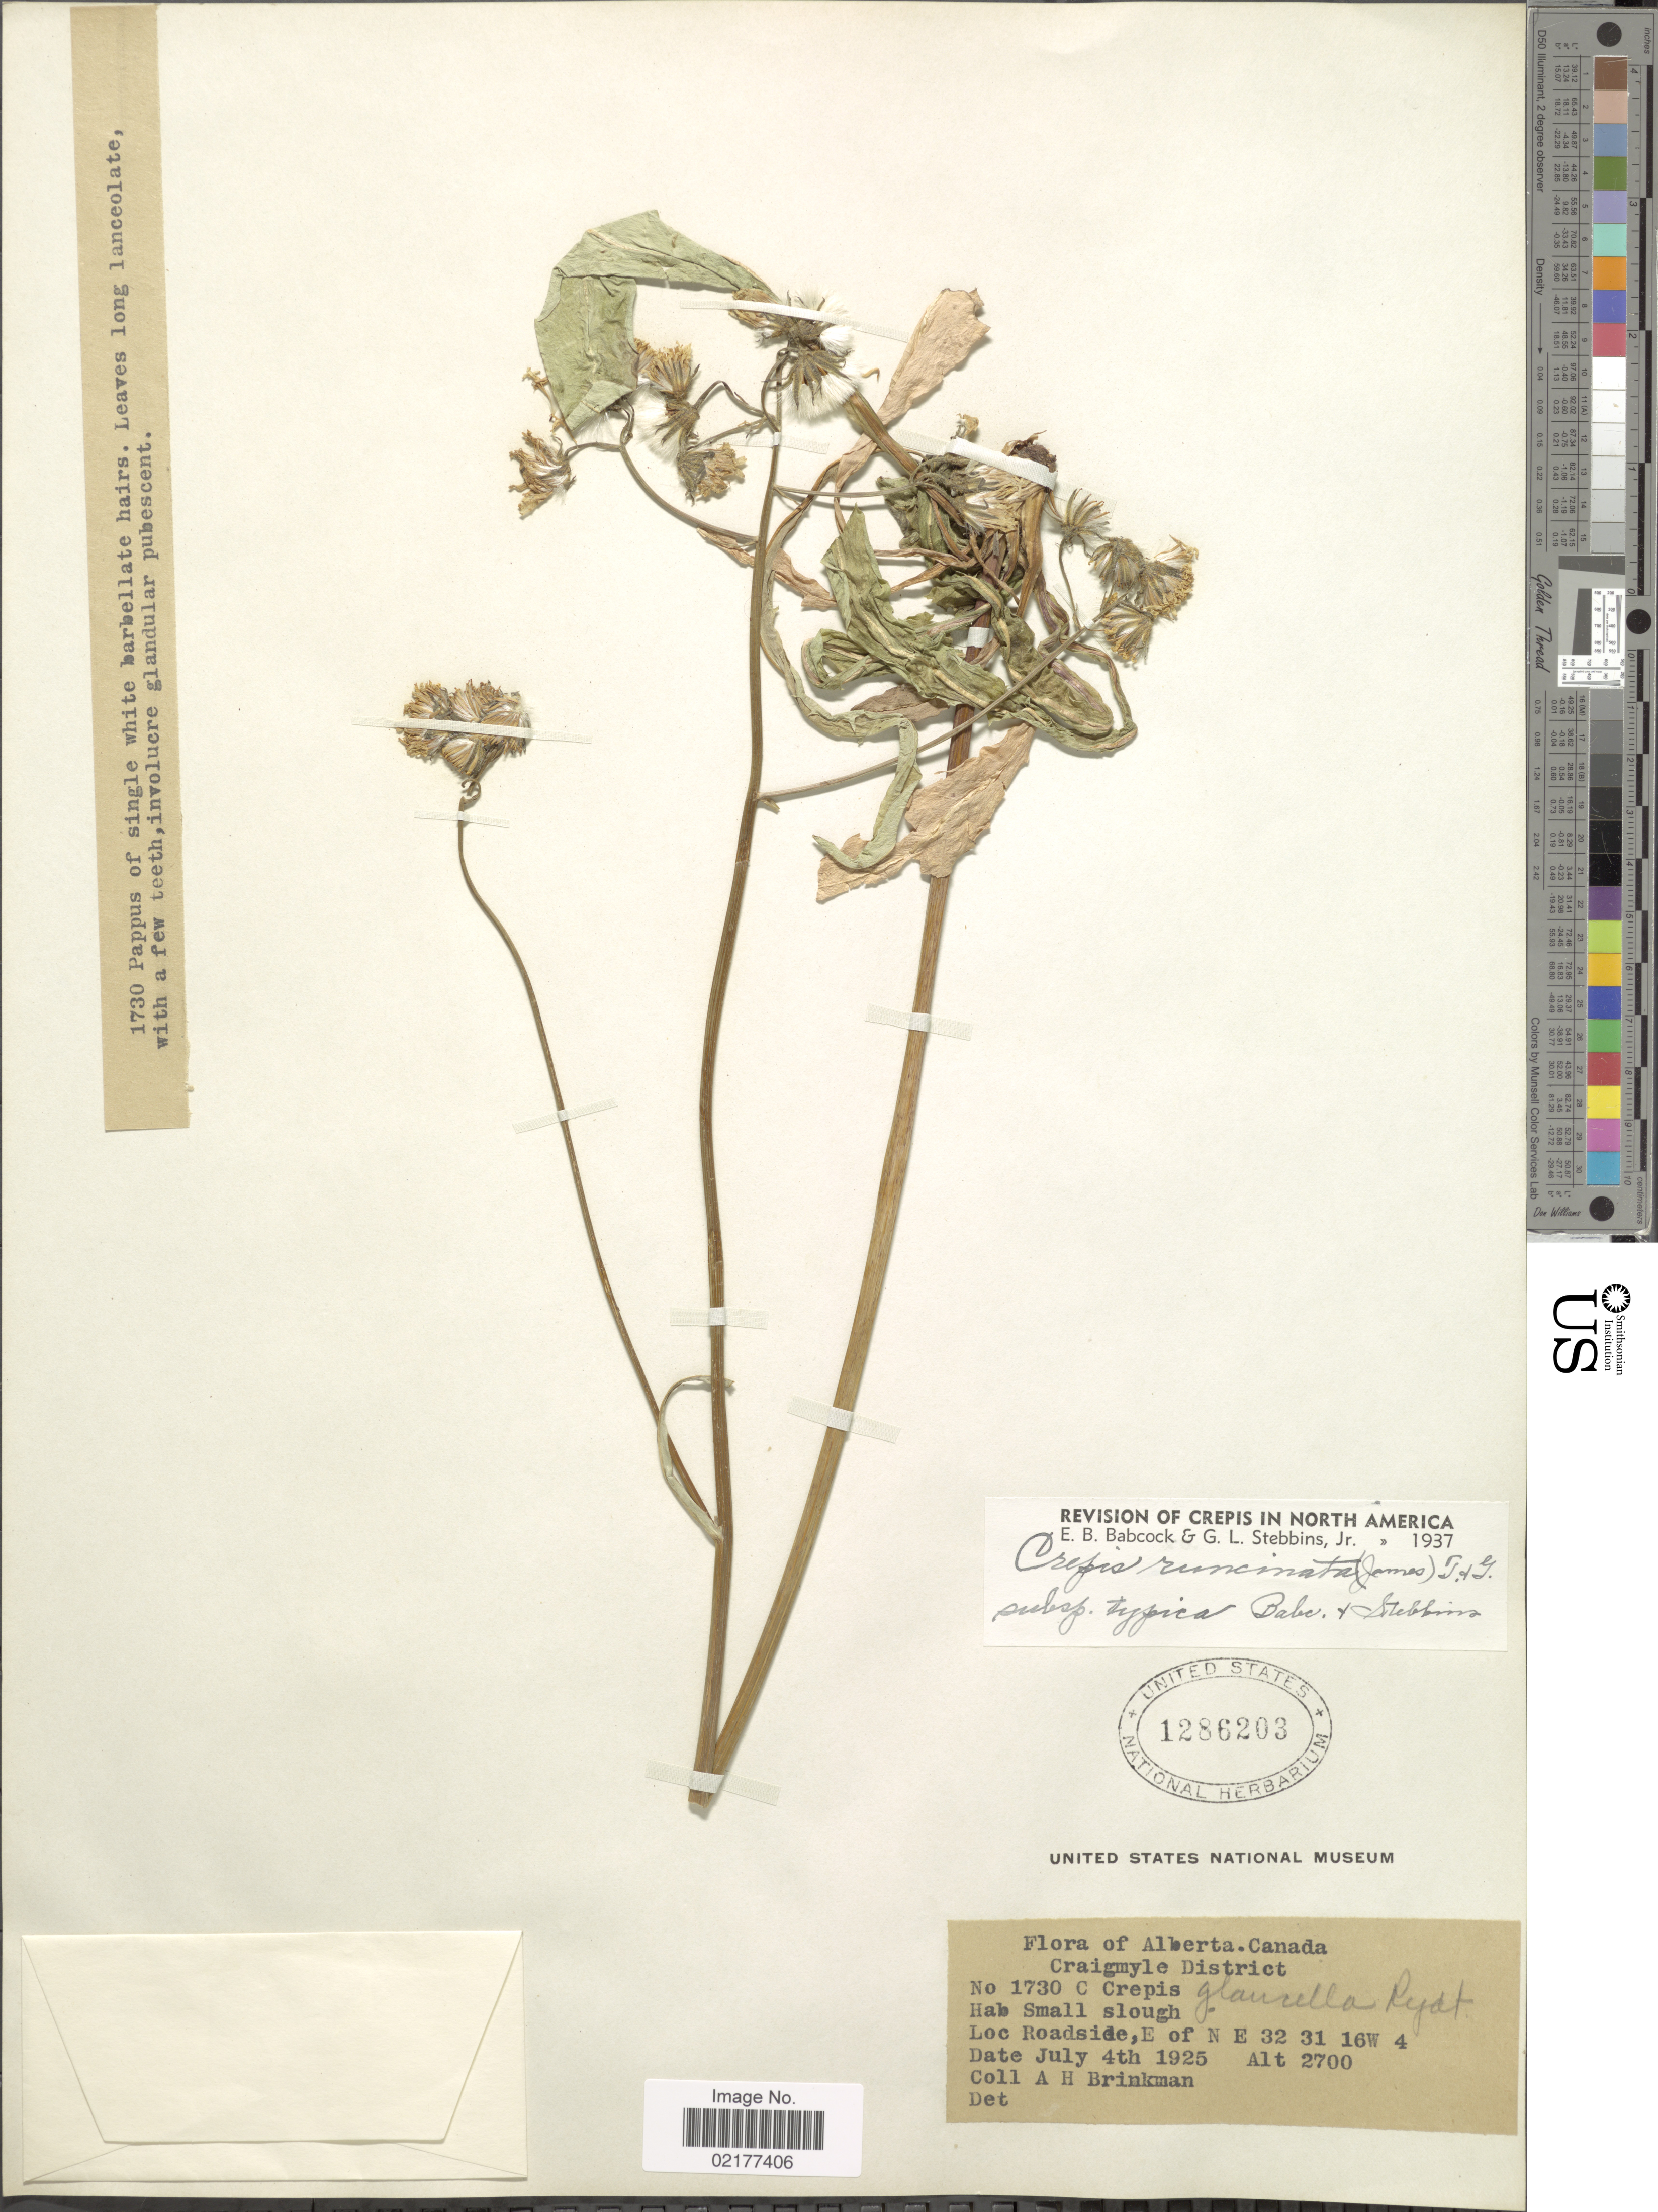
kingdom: Plantae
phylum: Tracheophyta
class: Magnoliopsida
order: Asterales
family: Asteraceae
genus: Crepis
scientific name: Crepis runcinata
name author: Torr. & A. Gray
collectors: A. Brinkman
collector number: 1730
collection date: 1925-07-04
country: Canada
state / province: Alberta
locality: Roadside, E of N E 32 31 16W 4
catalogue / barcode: US 1286203